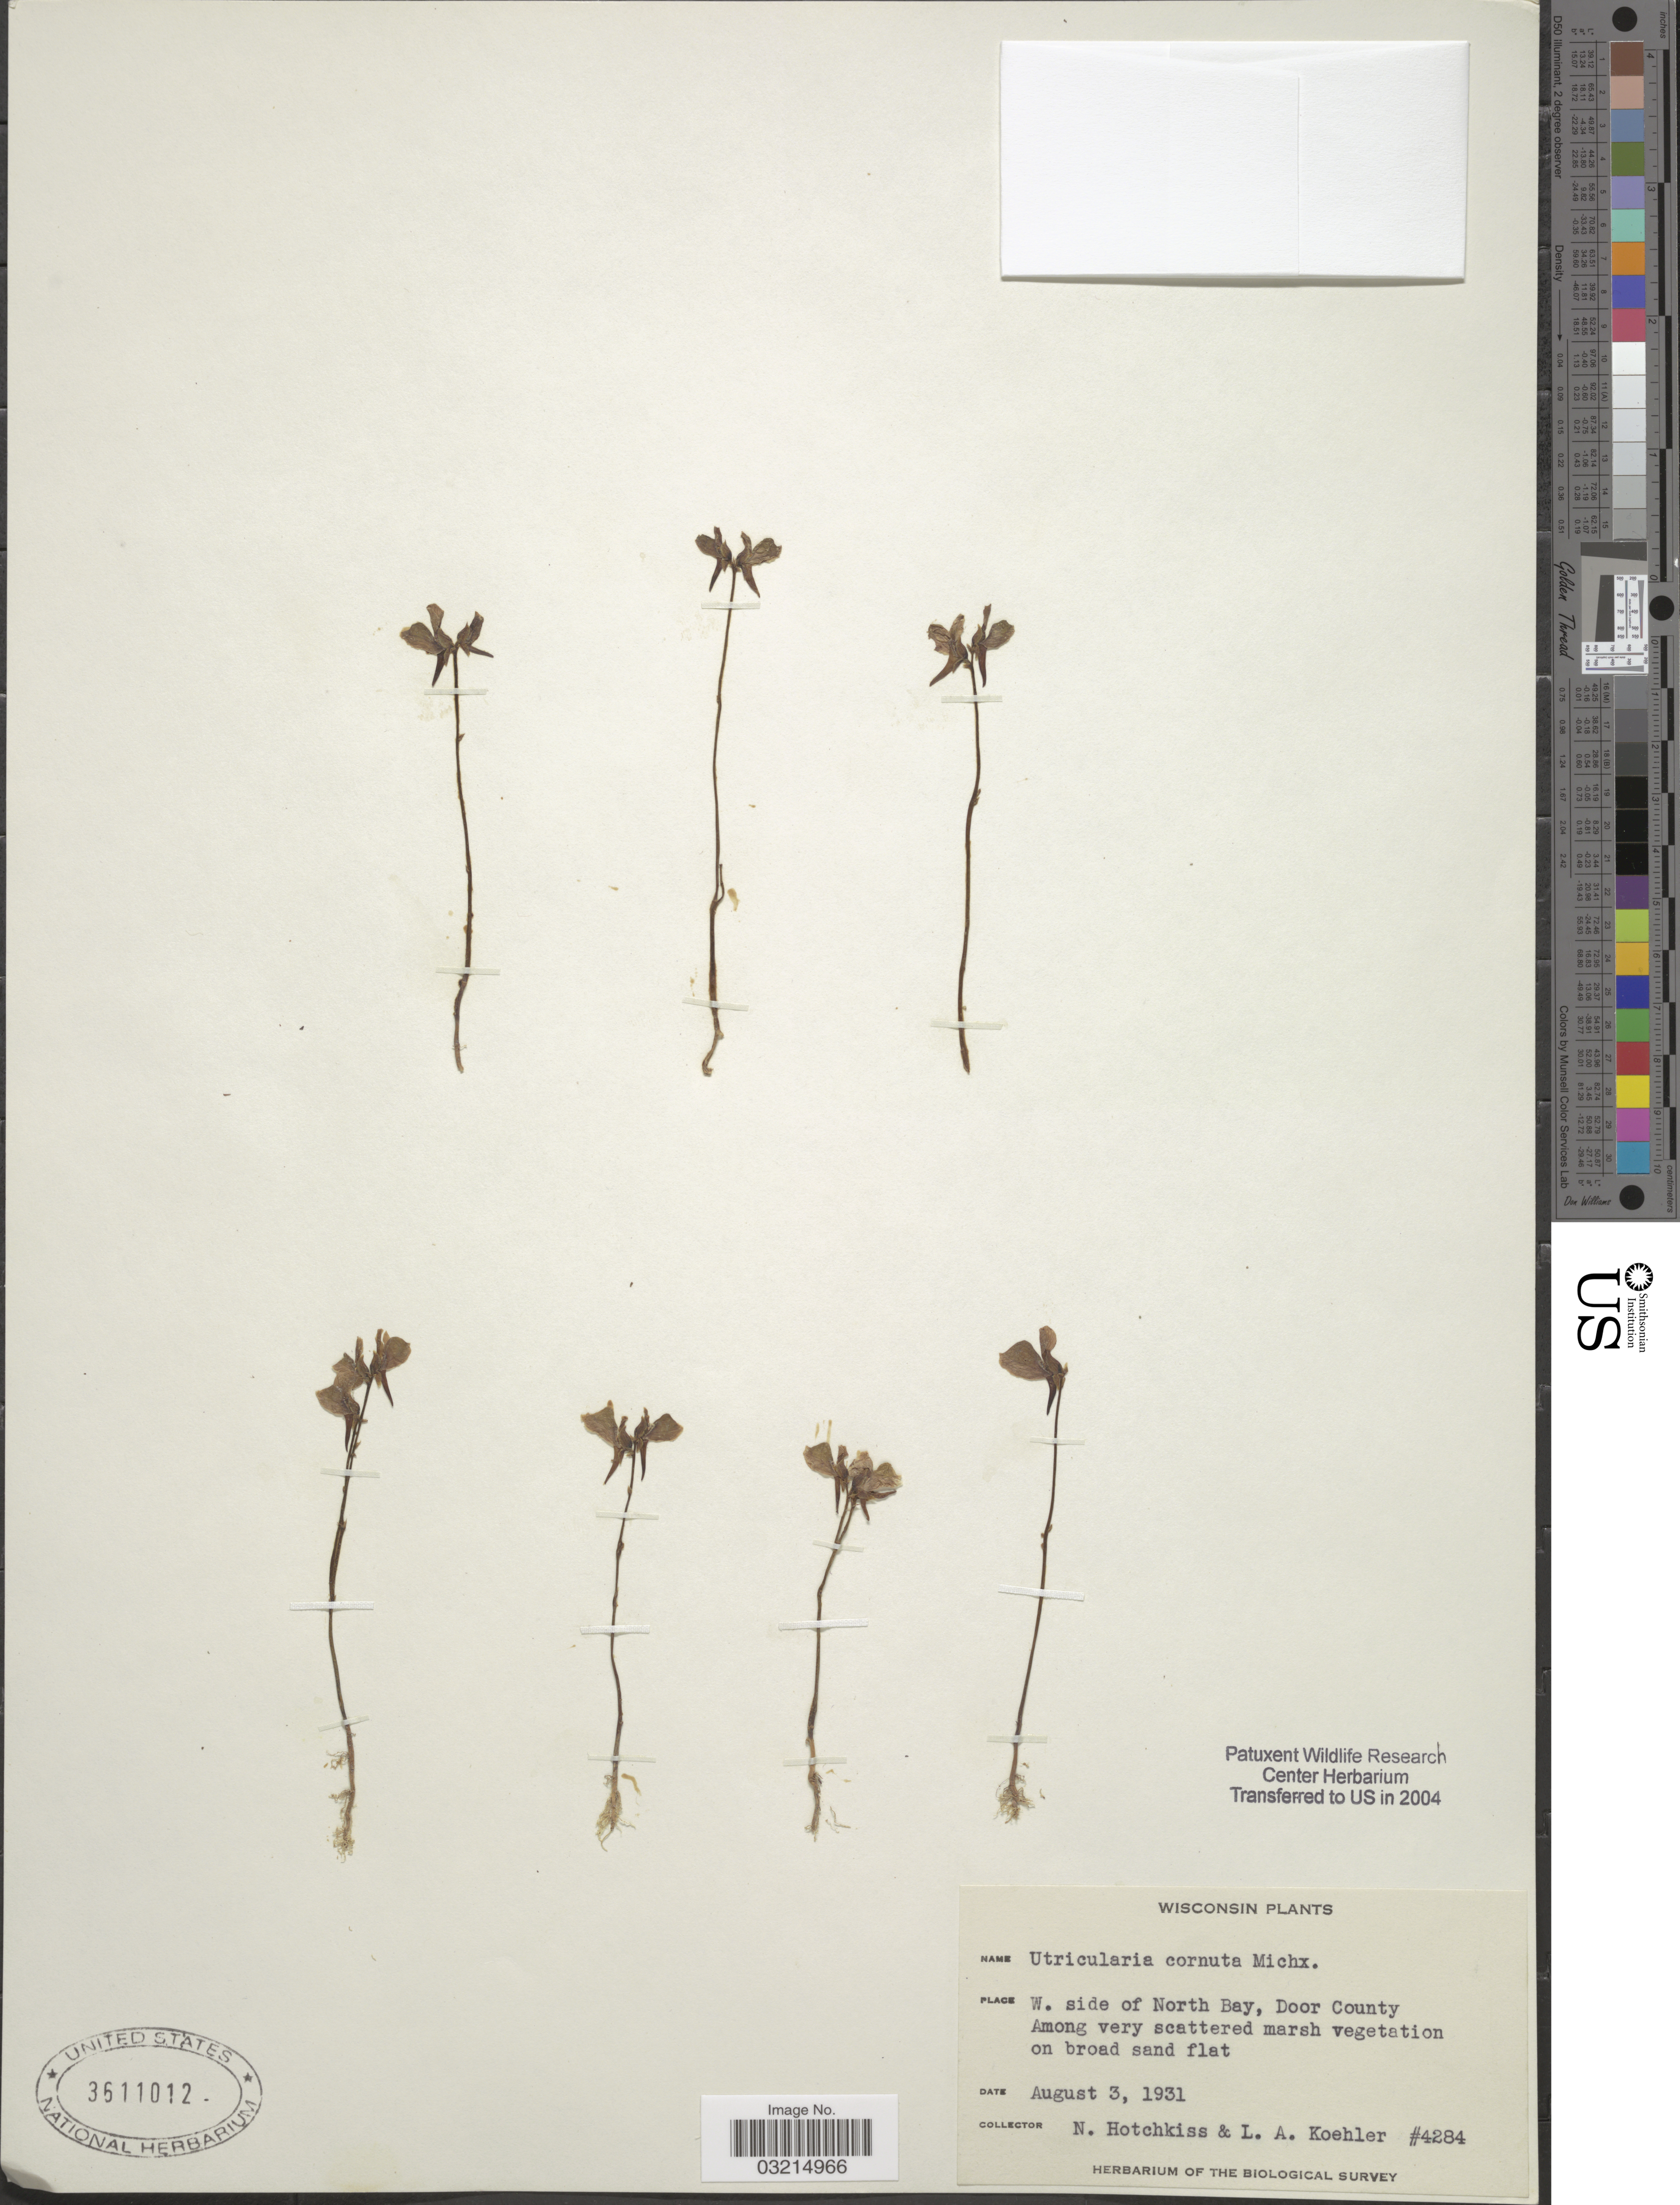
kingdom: Plantae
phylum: Tracheophyta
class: Magnoliopsida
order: Lamiales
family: Lentibulariaceae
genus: Utricularia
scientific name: Utricularia cornuta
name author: Michx.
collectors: N. Hotchkiss & L. Koehler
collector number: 4284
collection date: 1931-08-03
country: United States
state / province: Wisconsin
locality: W. side of North Bay, Door County.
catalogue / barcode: US 3611012